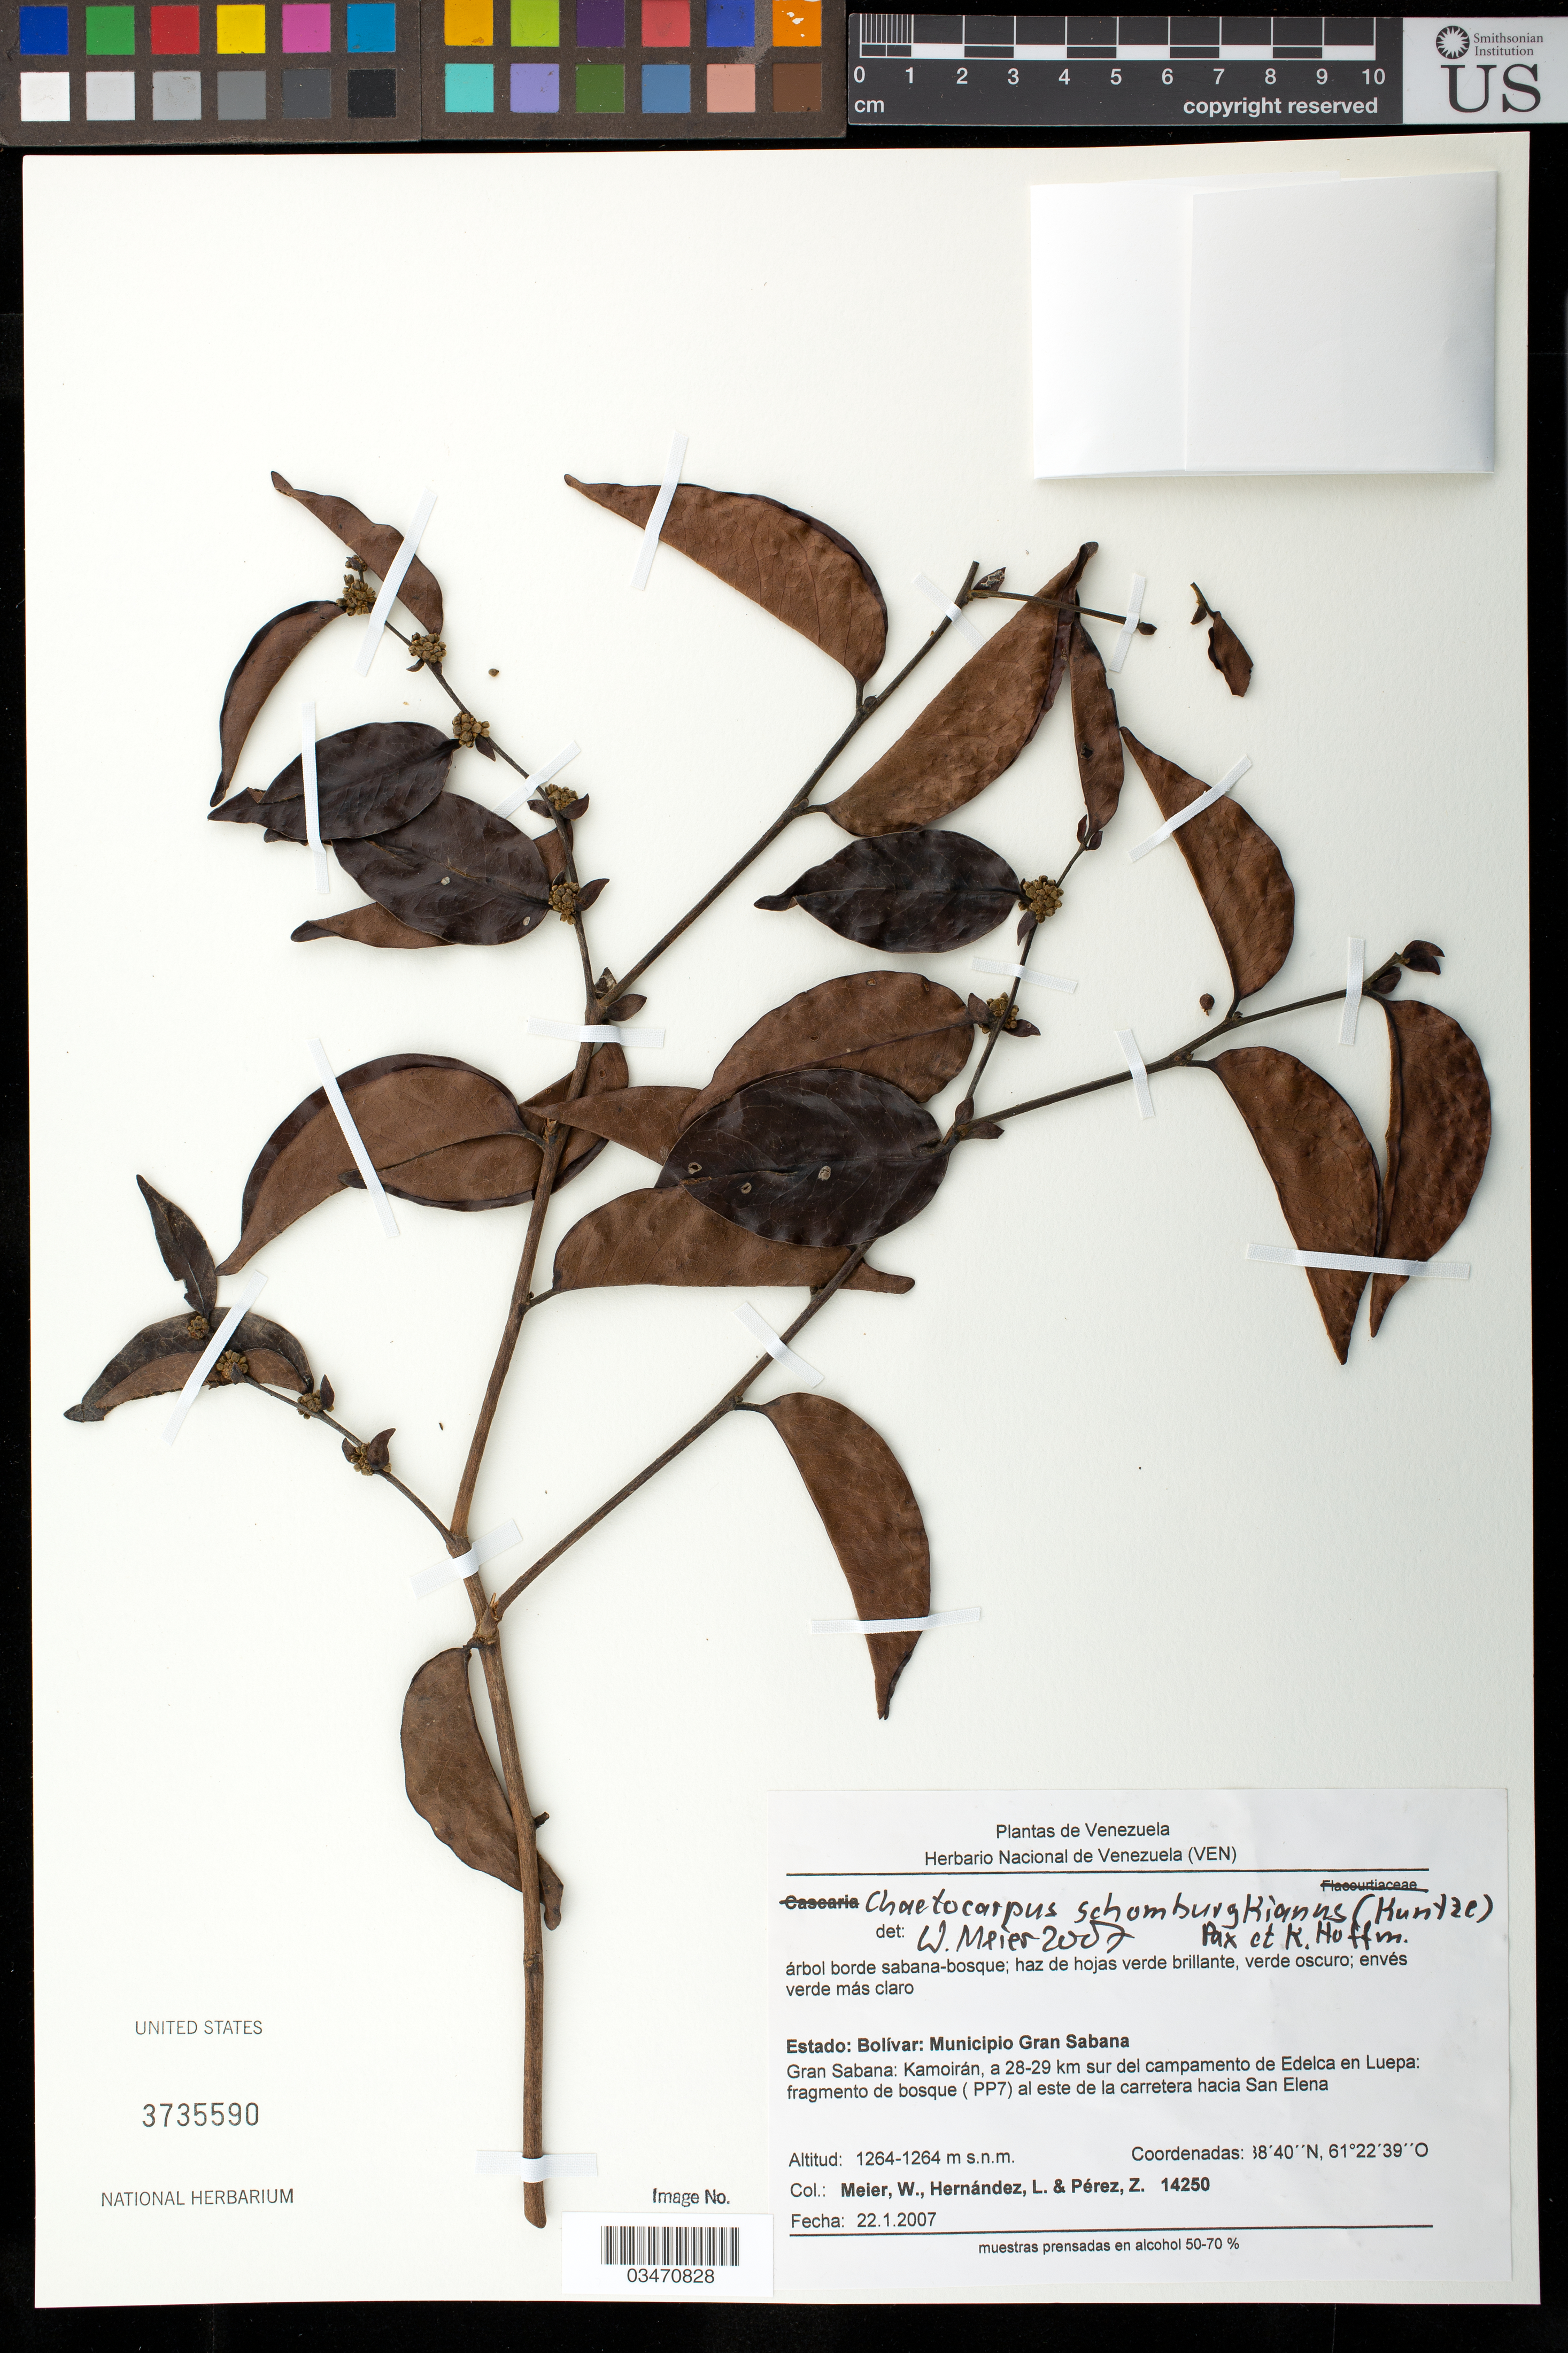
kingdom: Plantae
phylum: Tracheophyta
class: Magnoliopsida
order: Malpighiales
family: Peraceae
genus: Chaetocarpus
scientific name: Chaetocarpus schomburgkianus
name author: (Kuntze) Pax & K. Hoffm.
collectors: W. Meier, L. Hernández & Z. Perez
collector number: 14250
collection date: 2007-01-22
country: Venezuela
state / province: Bolívar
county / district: Gran Sabana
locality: Gran Sabana: Kamoirán, a 28-29 km sur del campamento de Edelca en Luepa: fragmento de bosque (PP7) al este de la carretera hacia San Elena.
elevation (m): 1264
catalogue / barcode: US 3735590